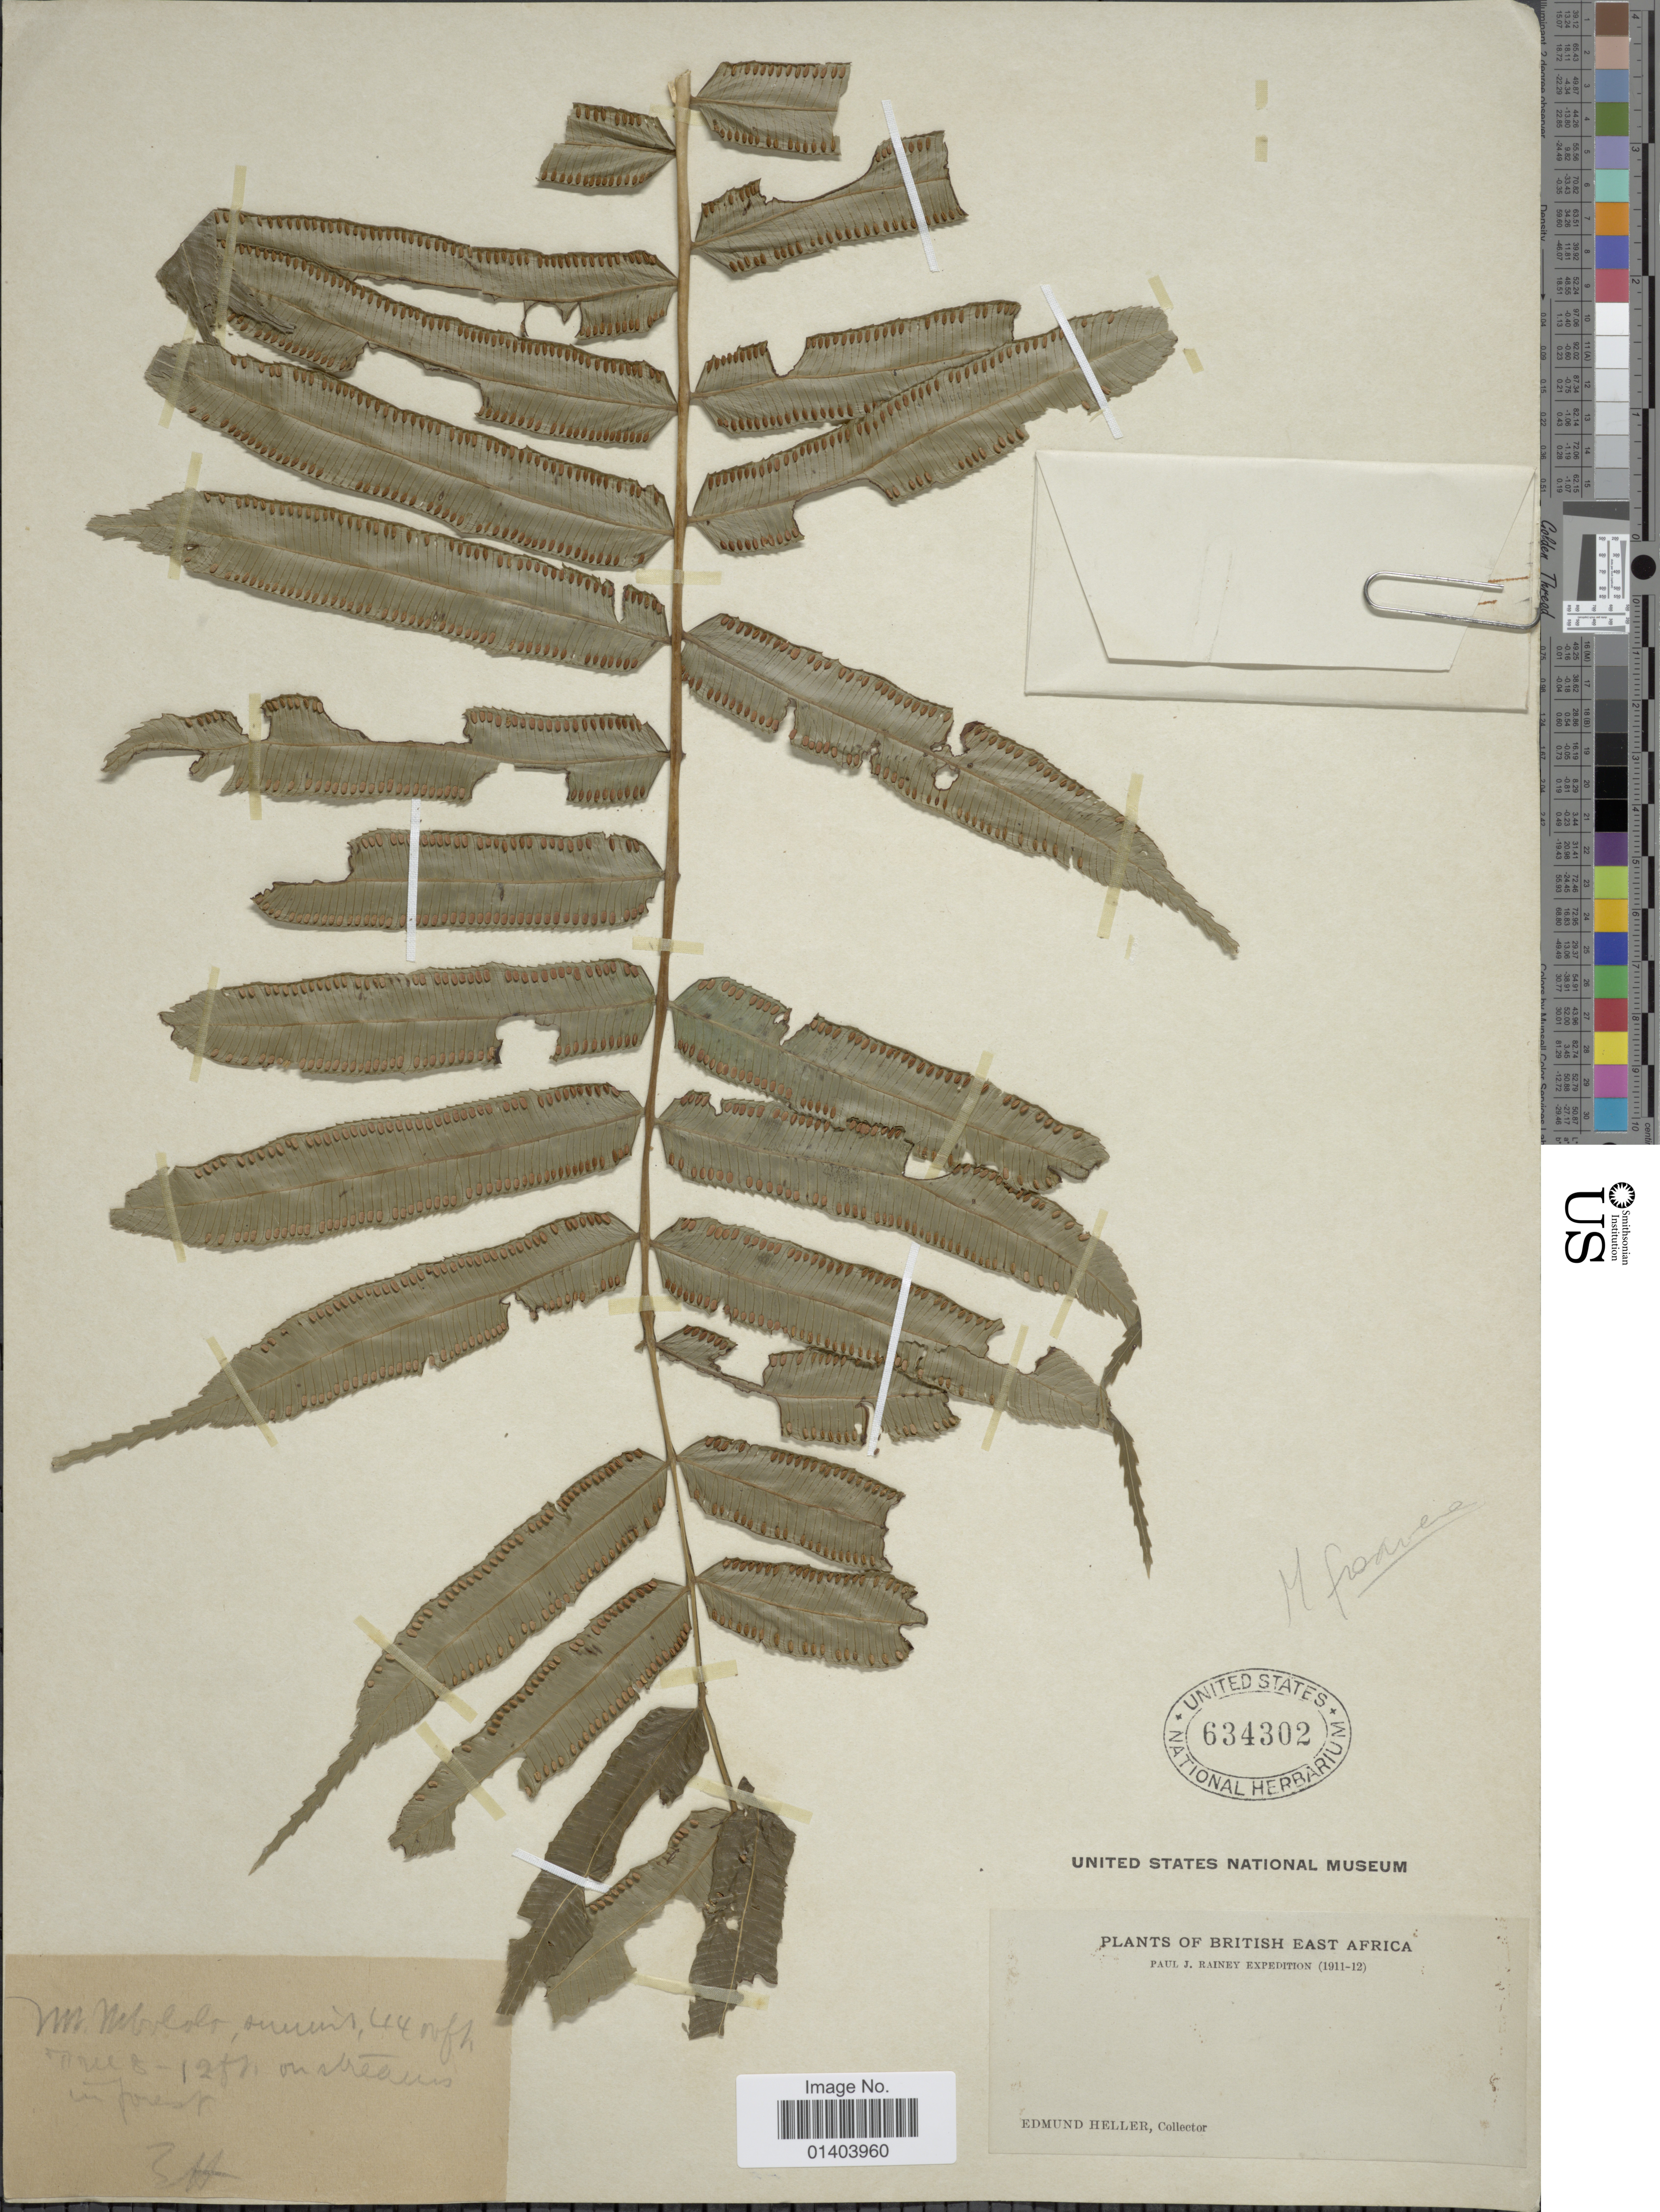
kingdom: Plantae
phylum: Tracheophyta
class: Polypodiopsida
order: Marattiales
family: Marattiaceae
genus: Ptisana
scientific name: Ptisana fraxinea var. fraxinea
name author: (Sm.) Murdock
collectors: E. Heller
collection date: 1911/1912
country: Uganda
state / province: Eastern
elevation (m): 1341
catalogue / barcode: US 634302